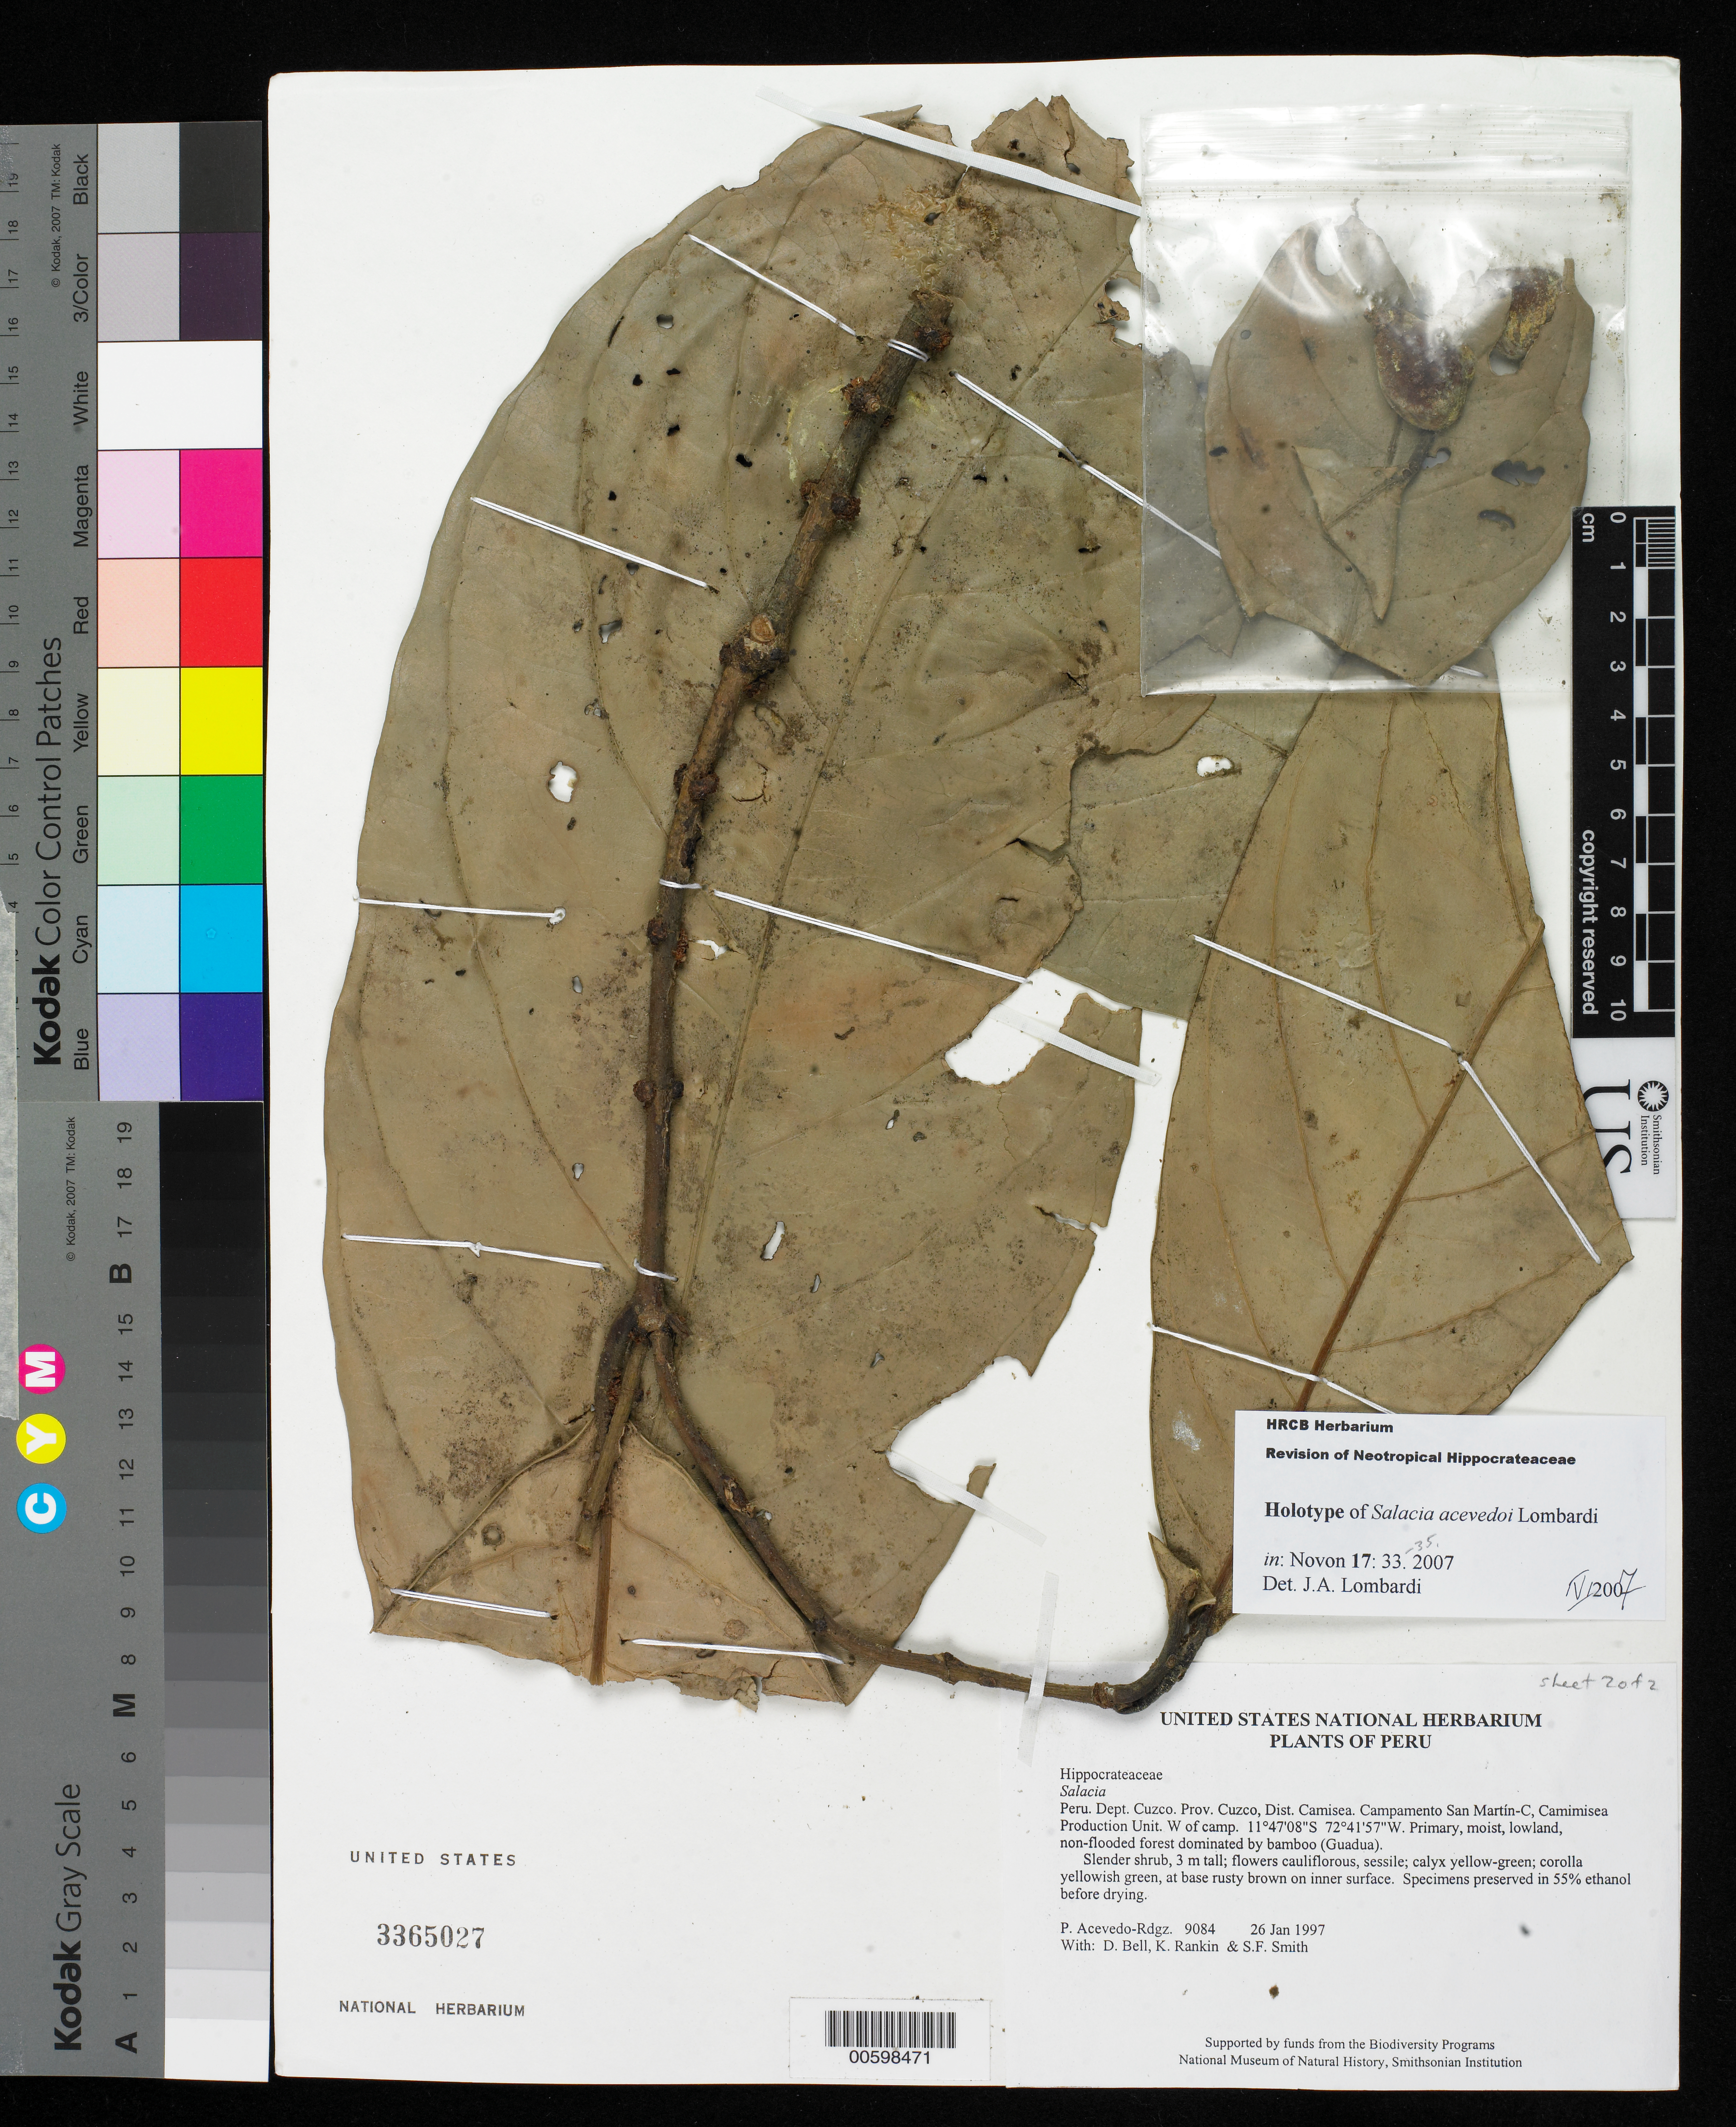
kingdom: Plantae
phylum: Tracheophyta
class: Magnoliopsida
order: Celastrales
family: Celastraceae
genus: Salacia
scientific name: Salacia acevedoi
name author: Lombardi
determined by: Lombardi, Julio A.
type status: Holotype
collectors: P. Acevedo-Rodr., D. A. Bell, K. Rankin & S.F. Smith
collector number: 9084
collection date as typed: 26 Jan 1997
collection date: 1997-01-26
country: Peru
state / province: Cusco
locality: Dept. Cuzco. Prov. Cuzco, Dist. Camisea. Campamento San Martín-C, Camisea Production Unit, W of camp.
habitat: Primary, moist, lowland, non-flooded forest.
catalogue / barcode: US 3365027